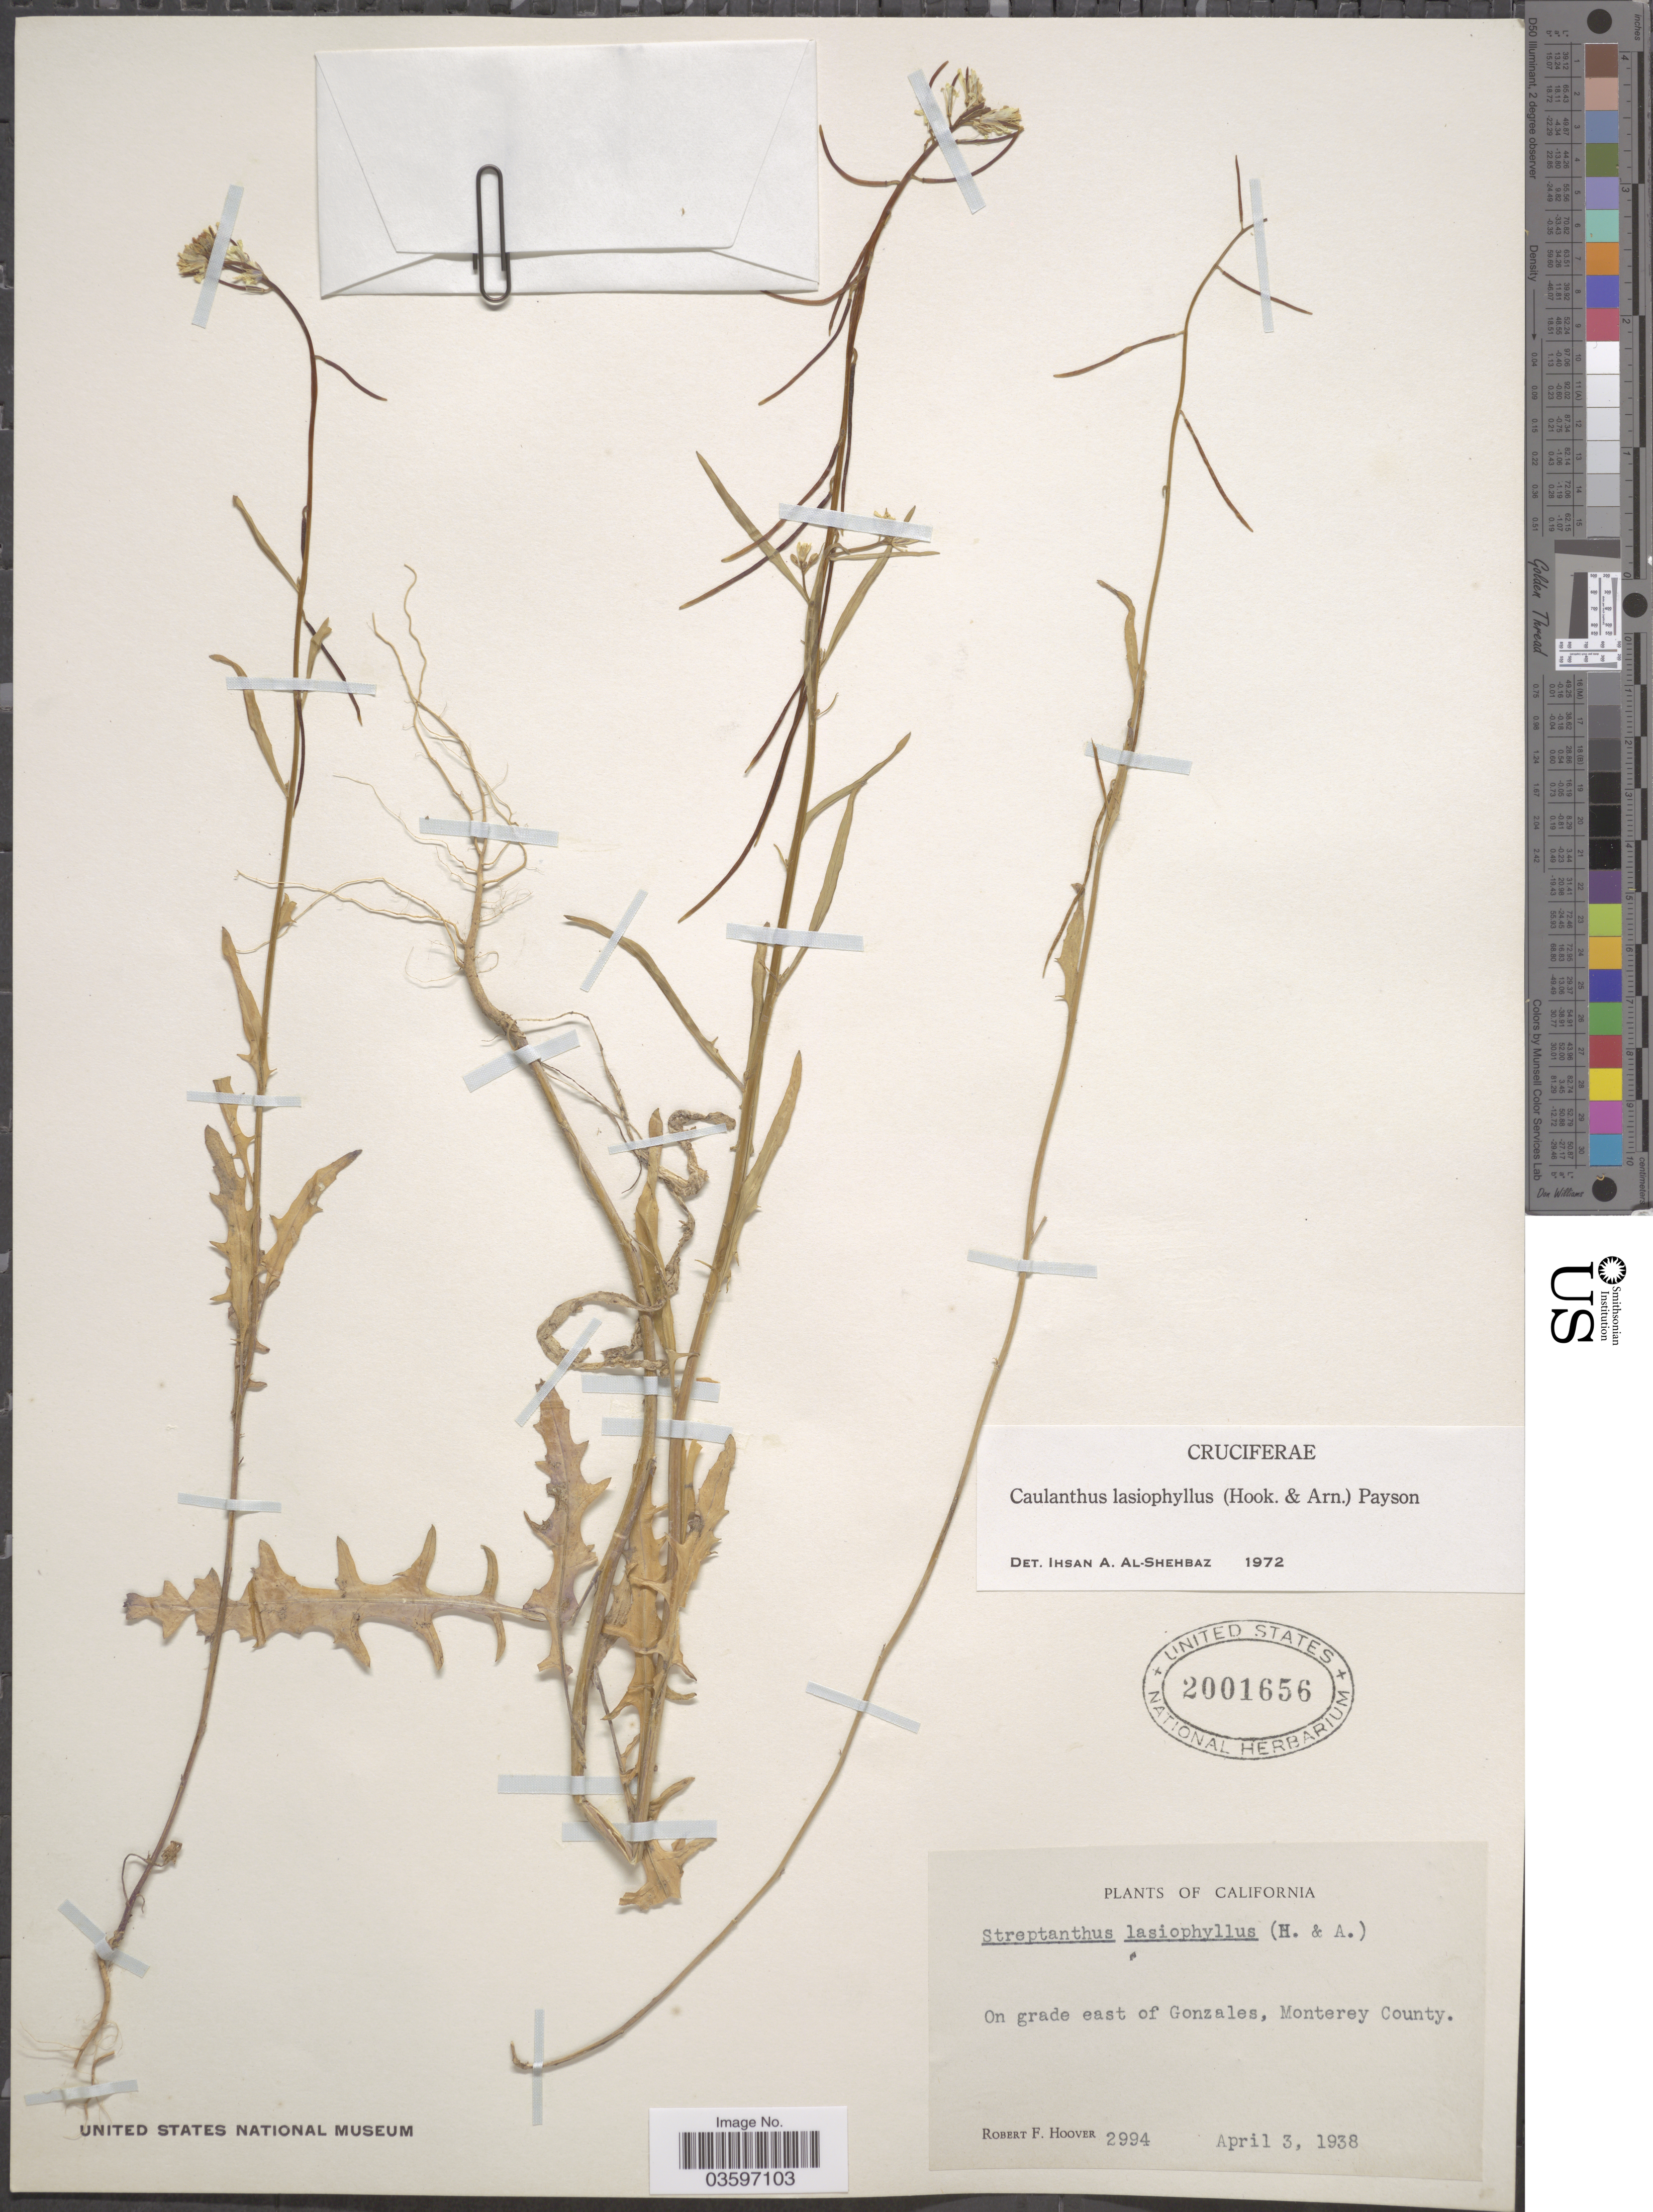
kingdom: Plantae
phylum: Tracheophyta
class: Magnoliopsida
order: Brassicales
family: Brassicaceae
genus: Caulanthus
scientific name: Caulanthus lasiophyllus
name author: (Hook. & Arn.) Payson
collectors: R. F. Hoover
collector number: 2994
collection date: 1938-04-03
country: United States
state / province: California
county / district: Monterey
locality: On grade east of Gonzales, Monterey County.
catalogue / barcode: US 2001656